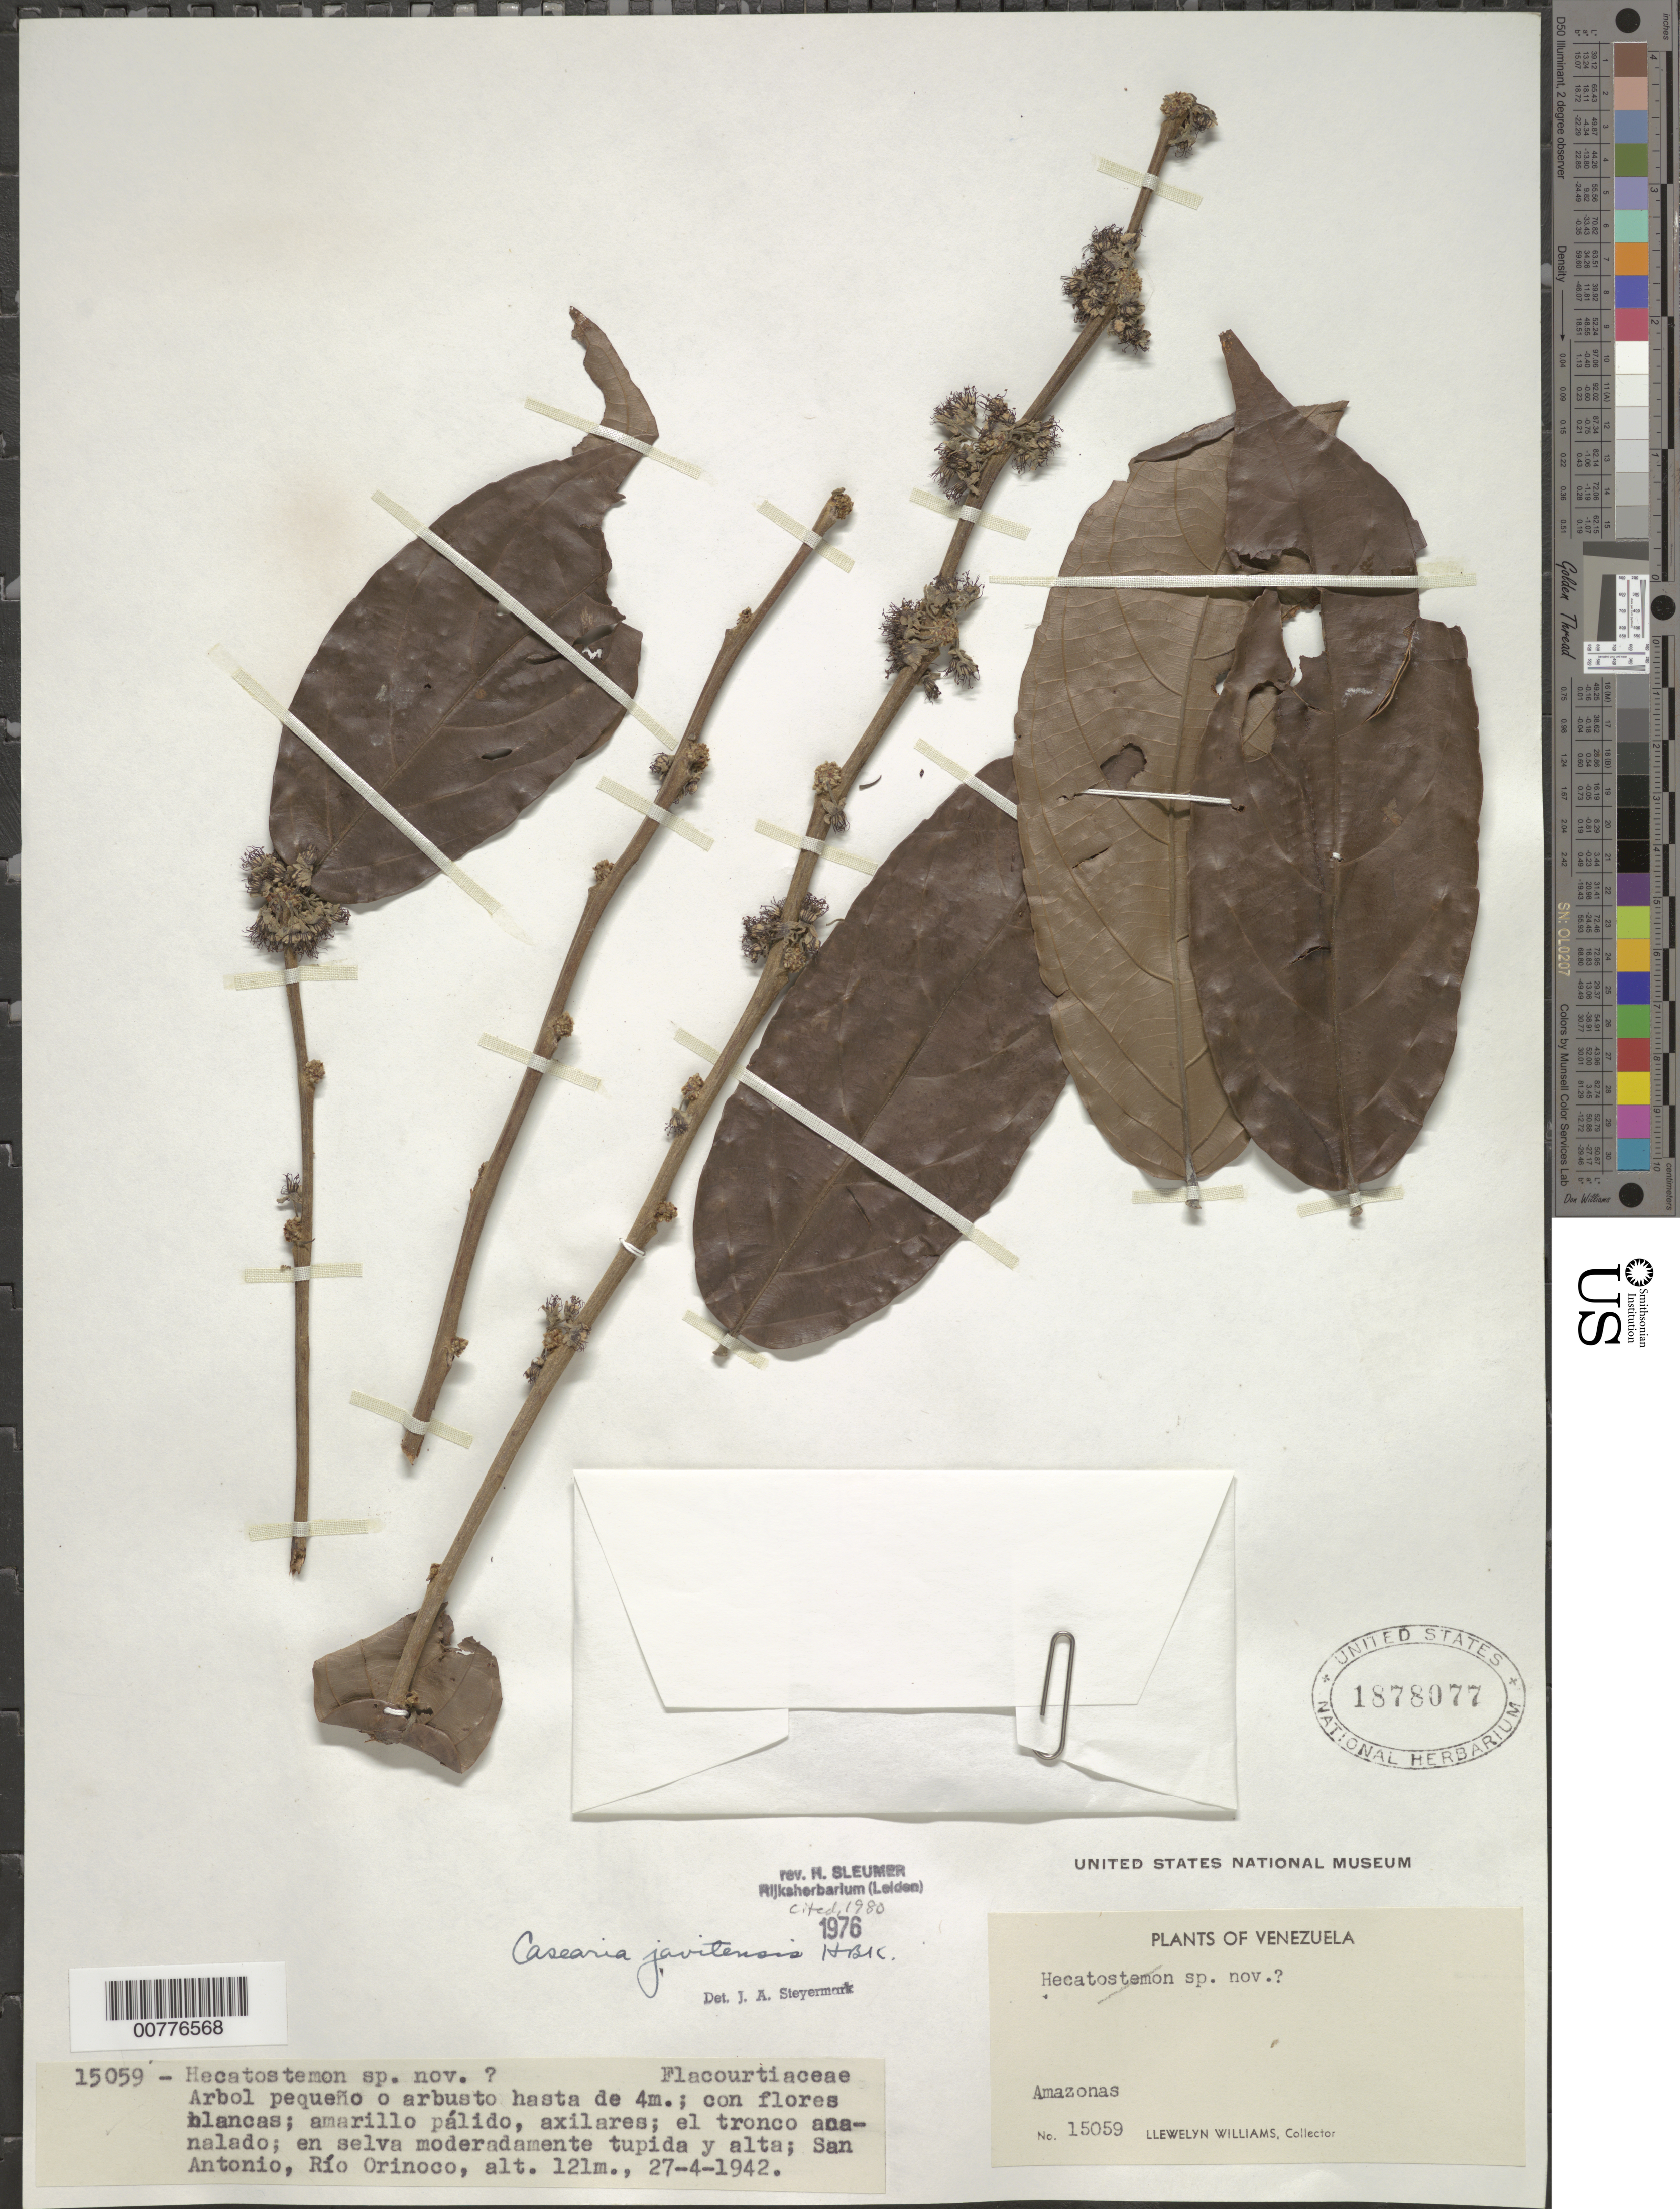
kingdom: Plantae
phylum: Tracheophyta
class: Magnoliopsida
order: Malpighiales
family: Salicaceae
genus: Piparea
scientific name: Piparea multiflora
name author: C.F. Gaertn.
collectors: Ll. Williams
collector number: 15059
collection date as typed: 27-Apr-42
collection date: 1942-04-27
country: Venezuela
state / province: Amazonas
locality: San Antonio, Río Orinoco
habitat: Selva moderadamente tupida y alta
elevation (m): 121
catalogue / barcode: US 1878077